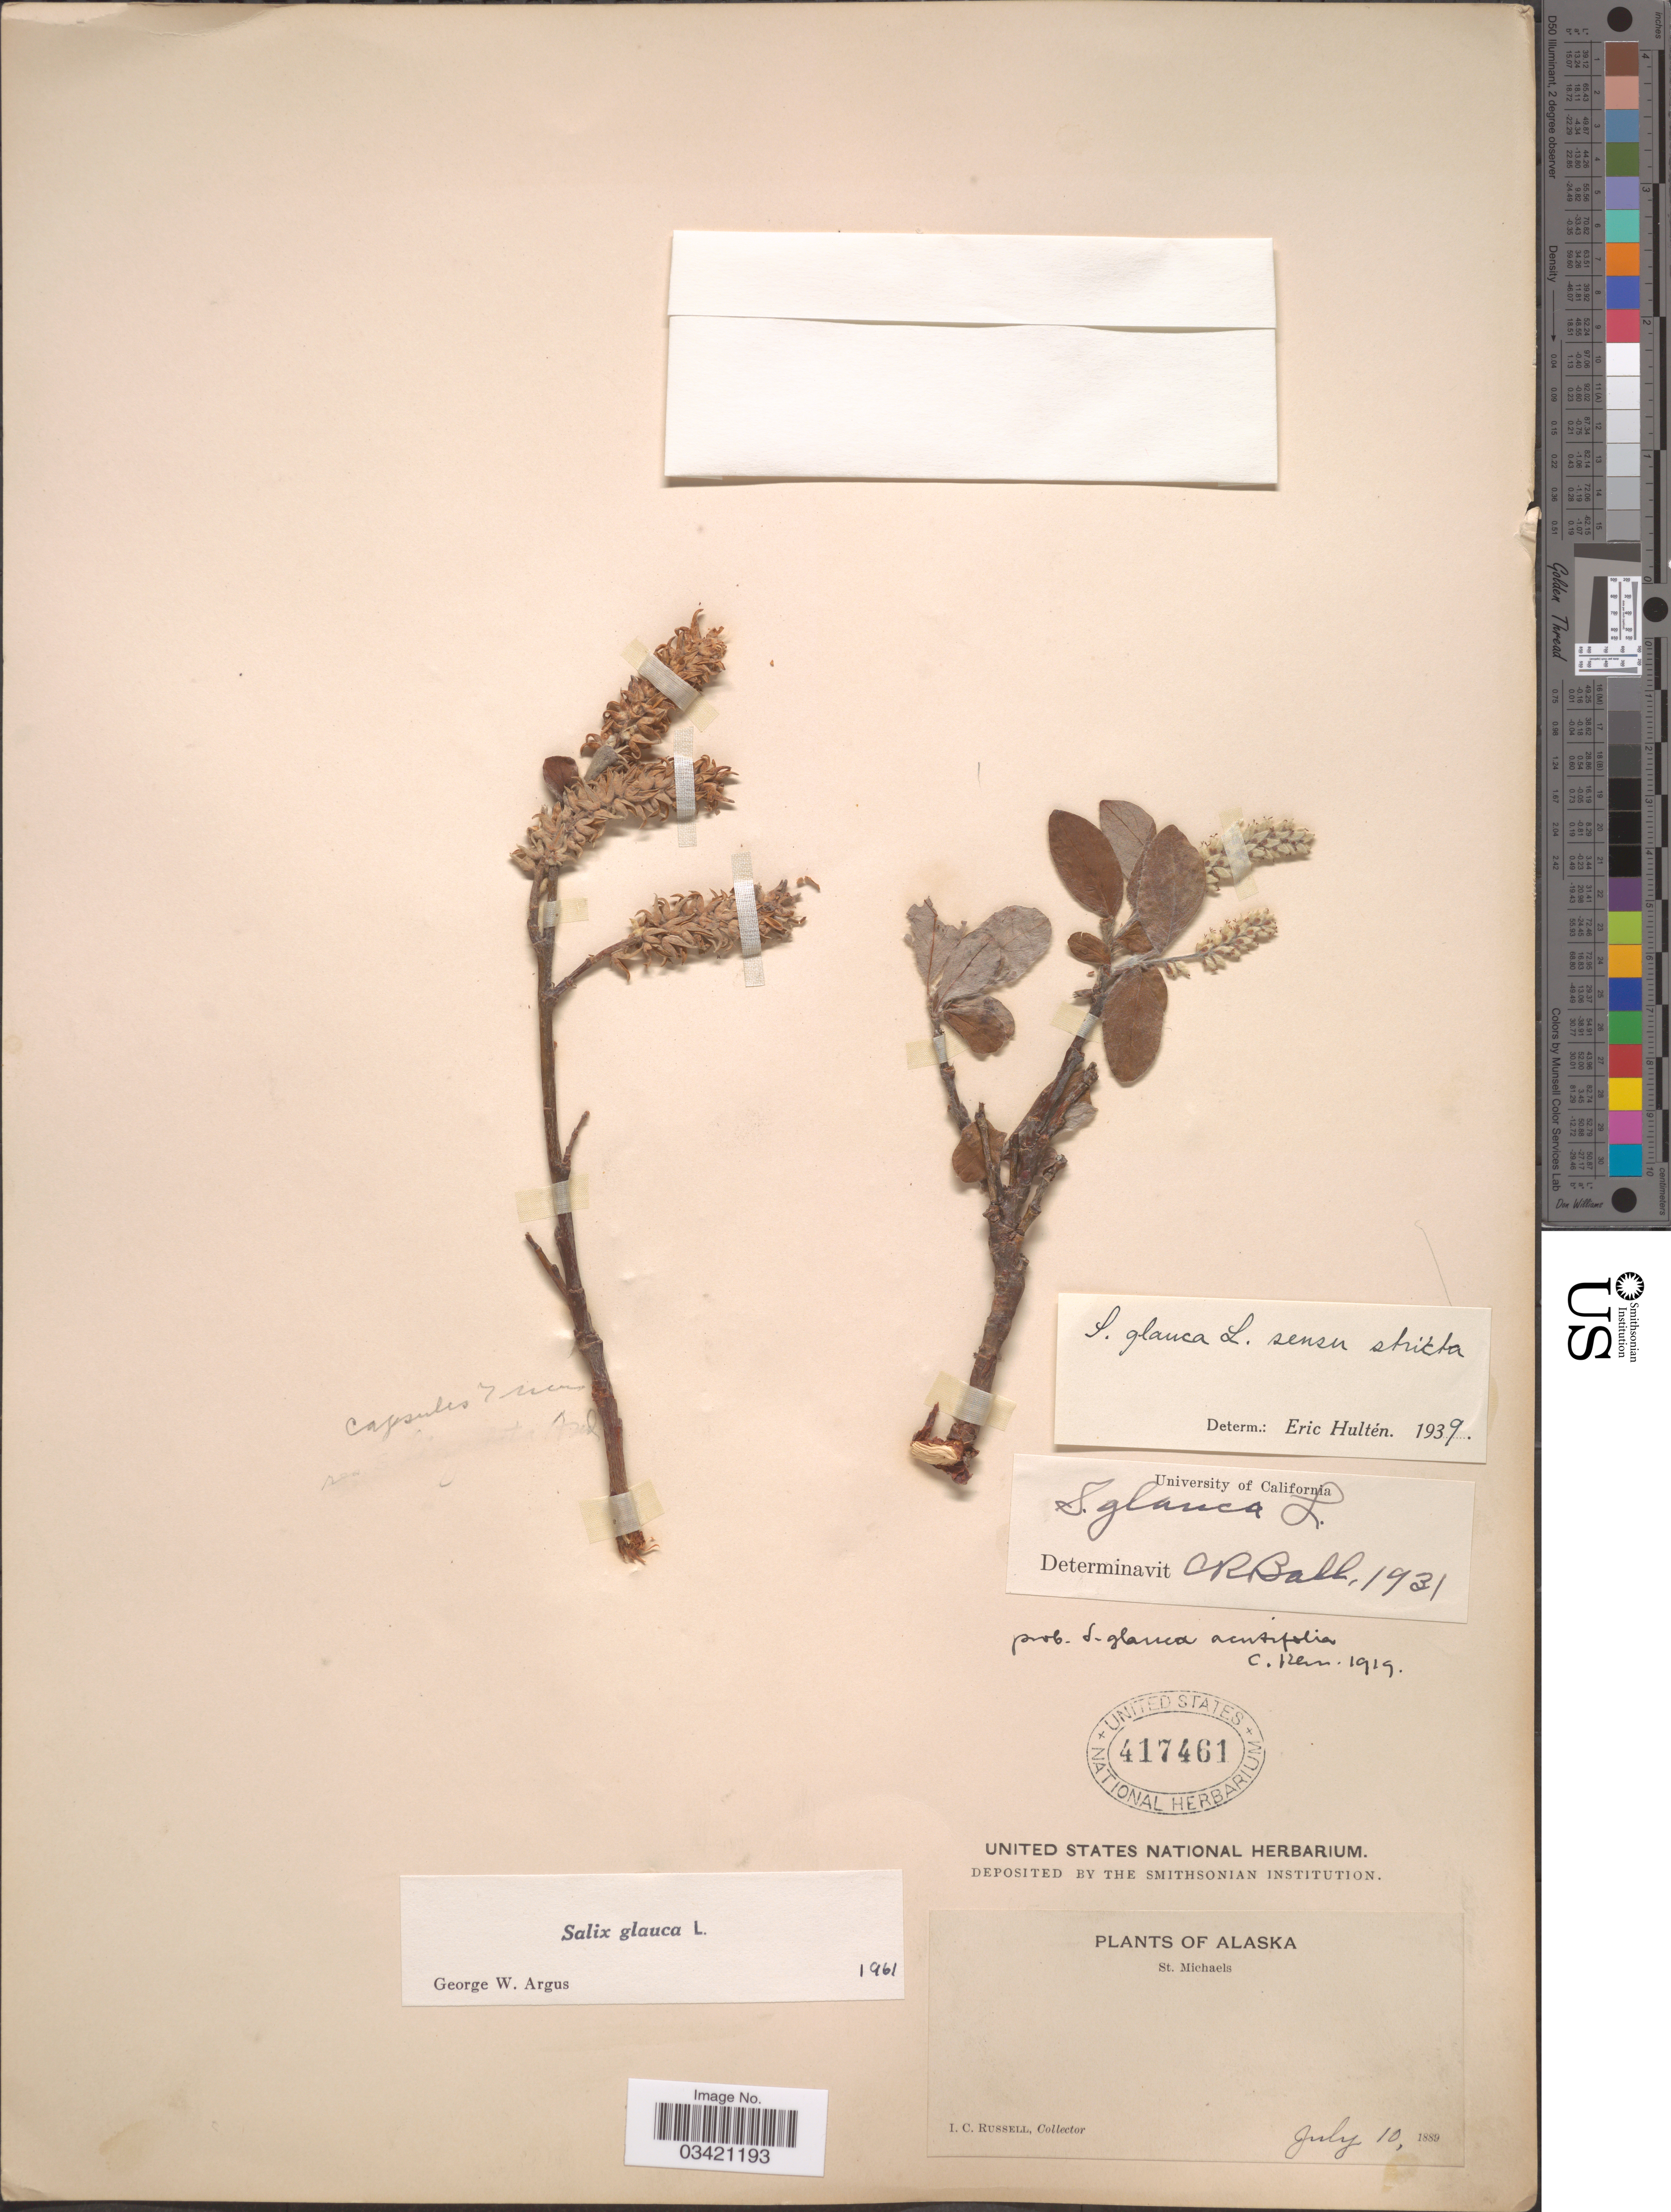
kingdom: Plantae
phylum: Tracheophyta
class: Magnoliopsida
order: Malpighiales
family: Salicaceae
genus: Salix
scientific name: Salix glauca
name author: L.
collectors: I. C. Russell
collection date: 1889-07-10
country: United States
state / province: Alaska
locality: St. Michaels.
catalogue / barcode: US 417461